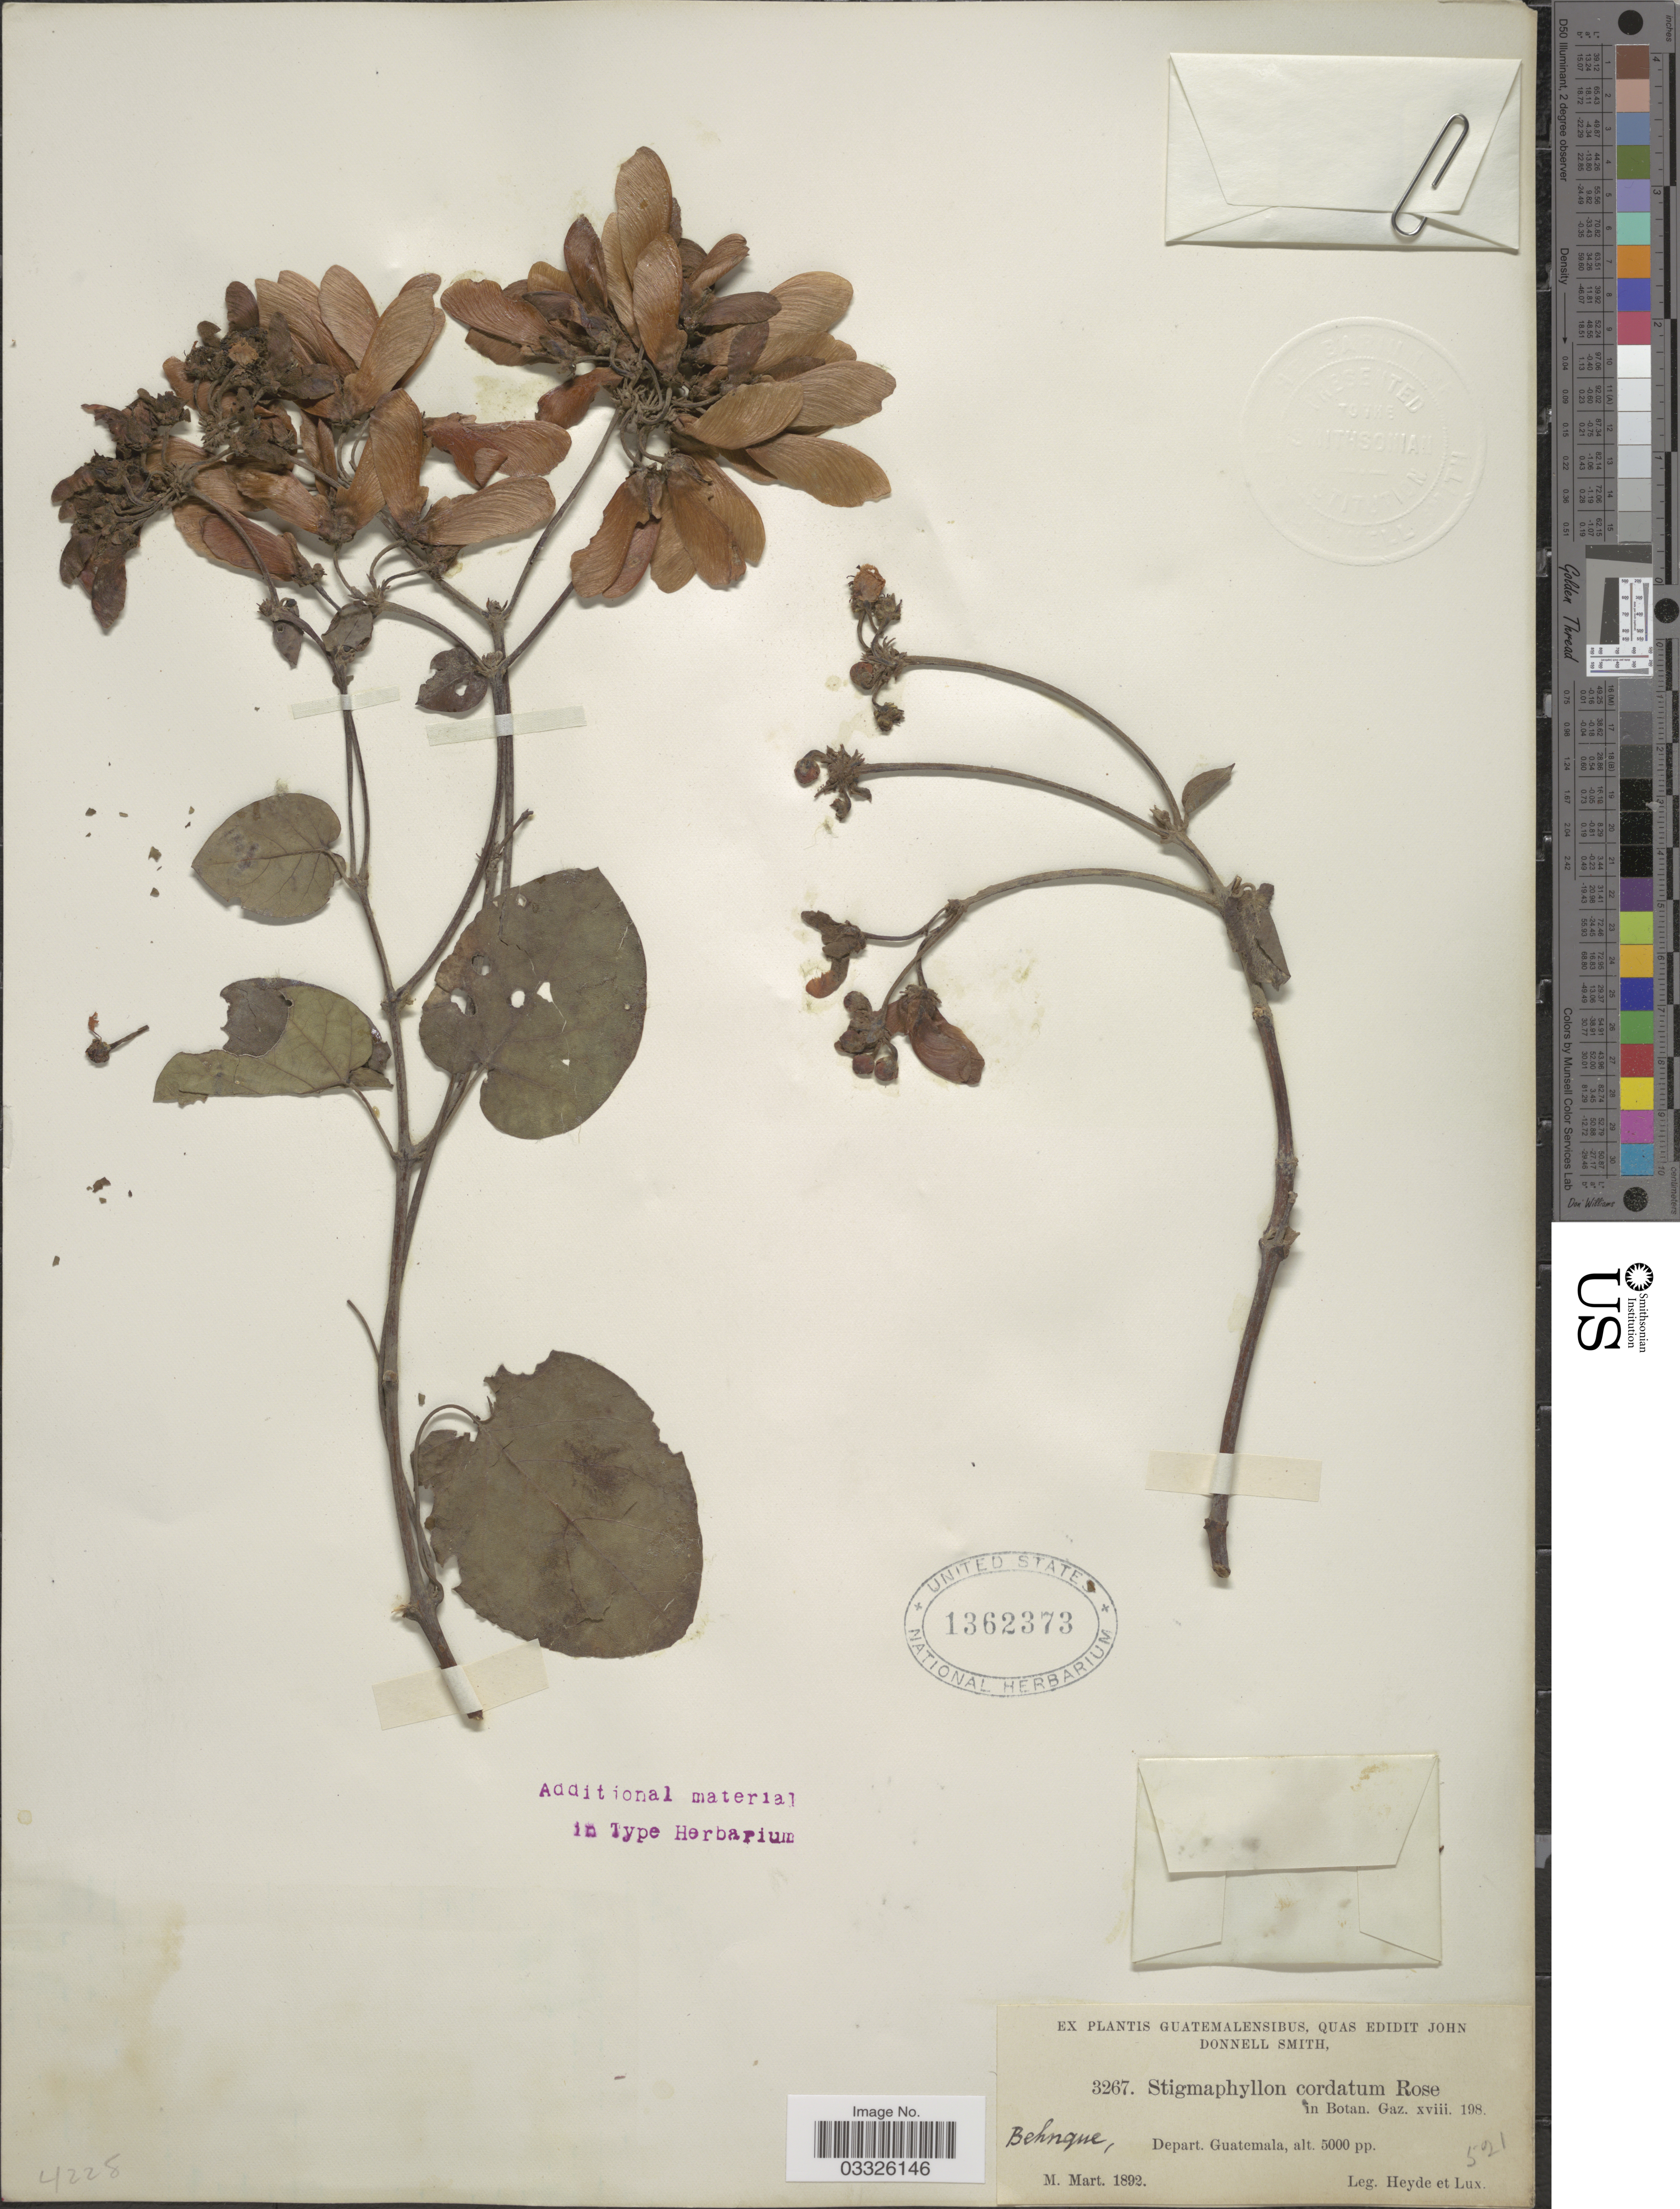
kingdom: Plantae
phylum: Tracheophyta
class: Magnoliopsida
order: Malpighiales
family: Malpighiaceae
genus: Stigmaphyllon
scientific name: Stigmaphyllon cordatum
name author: Rose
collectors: Heyde & Lux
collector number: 3267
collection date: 1892-03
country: Guatemala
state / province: Guatemala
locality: Behnque, Depart. Guatemala.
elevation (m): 1524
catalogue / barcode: US 1362373